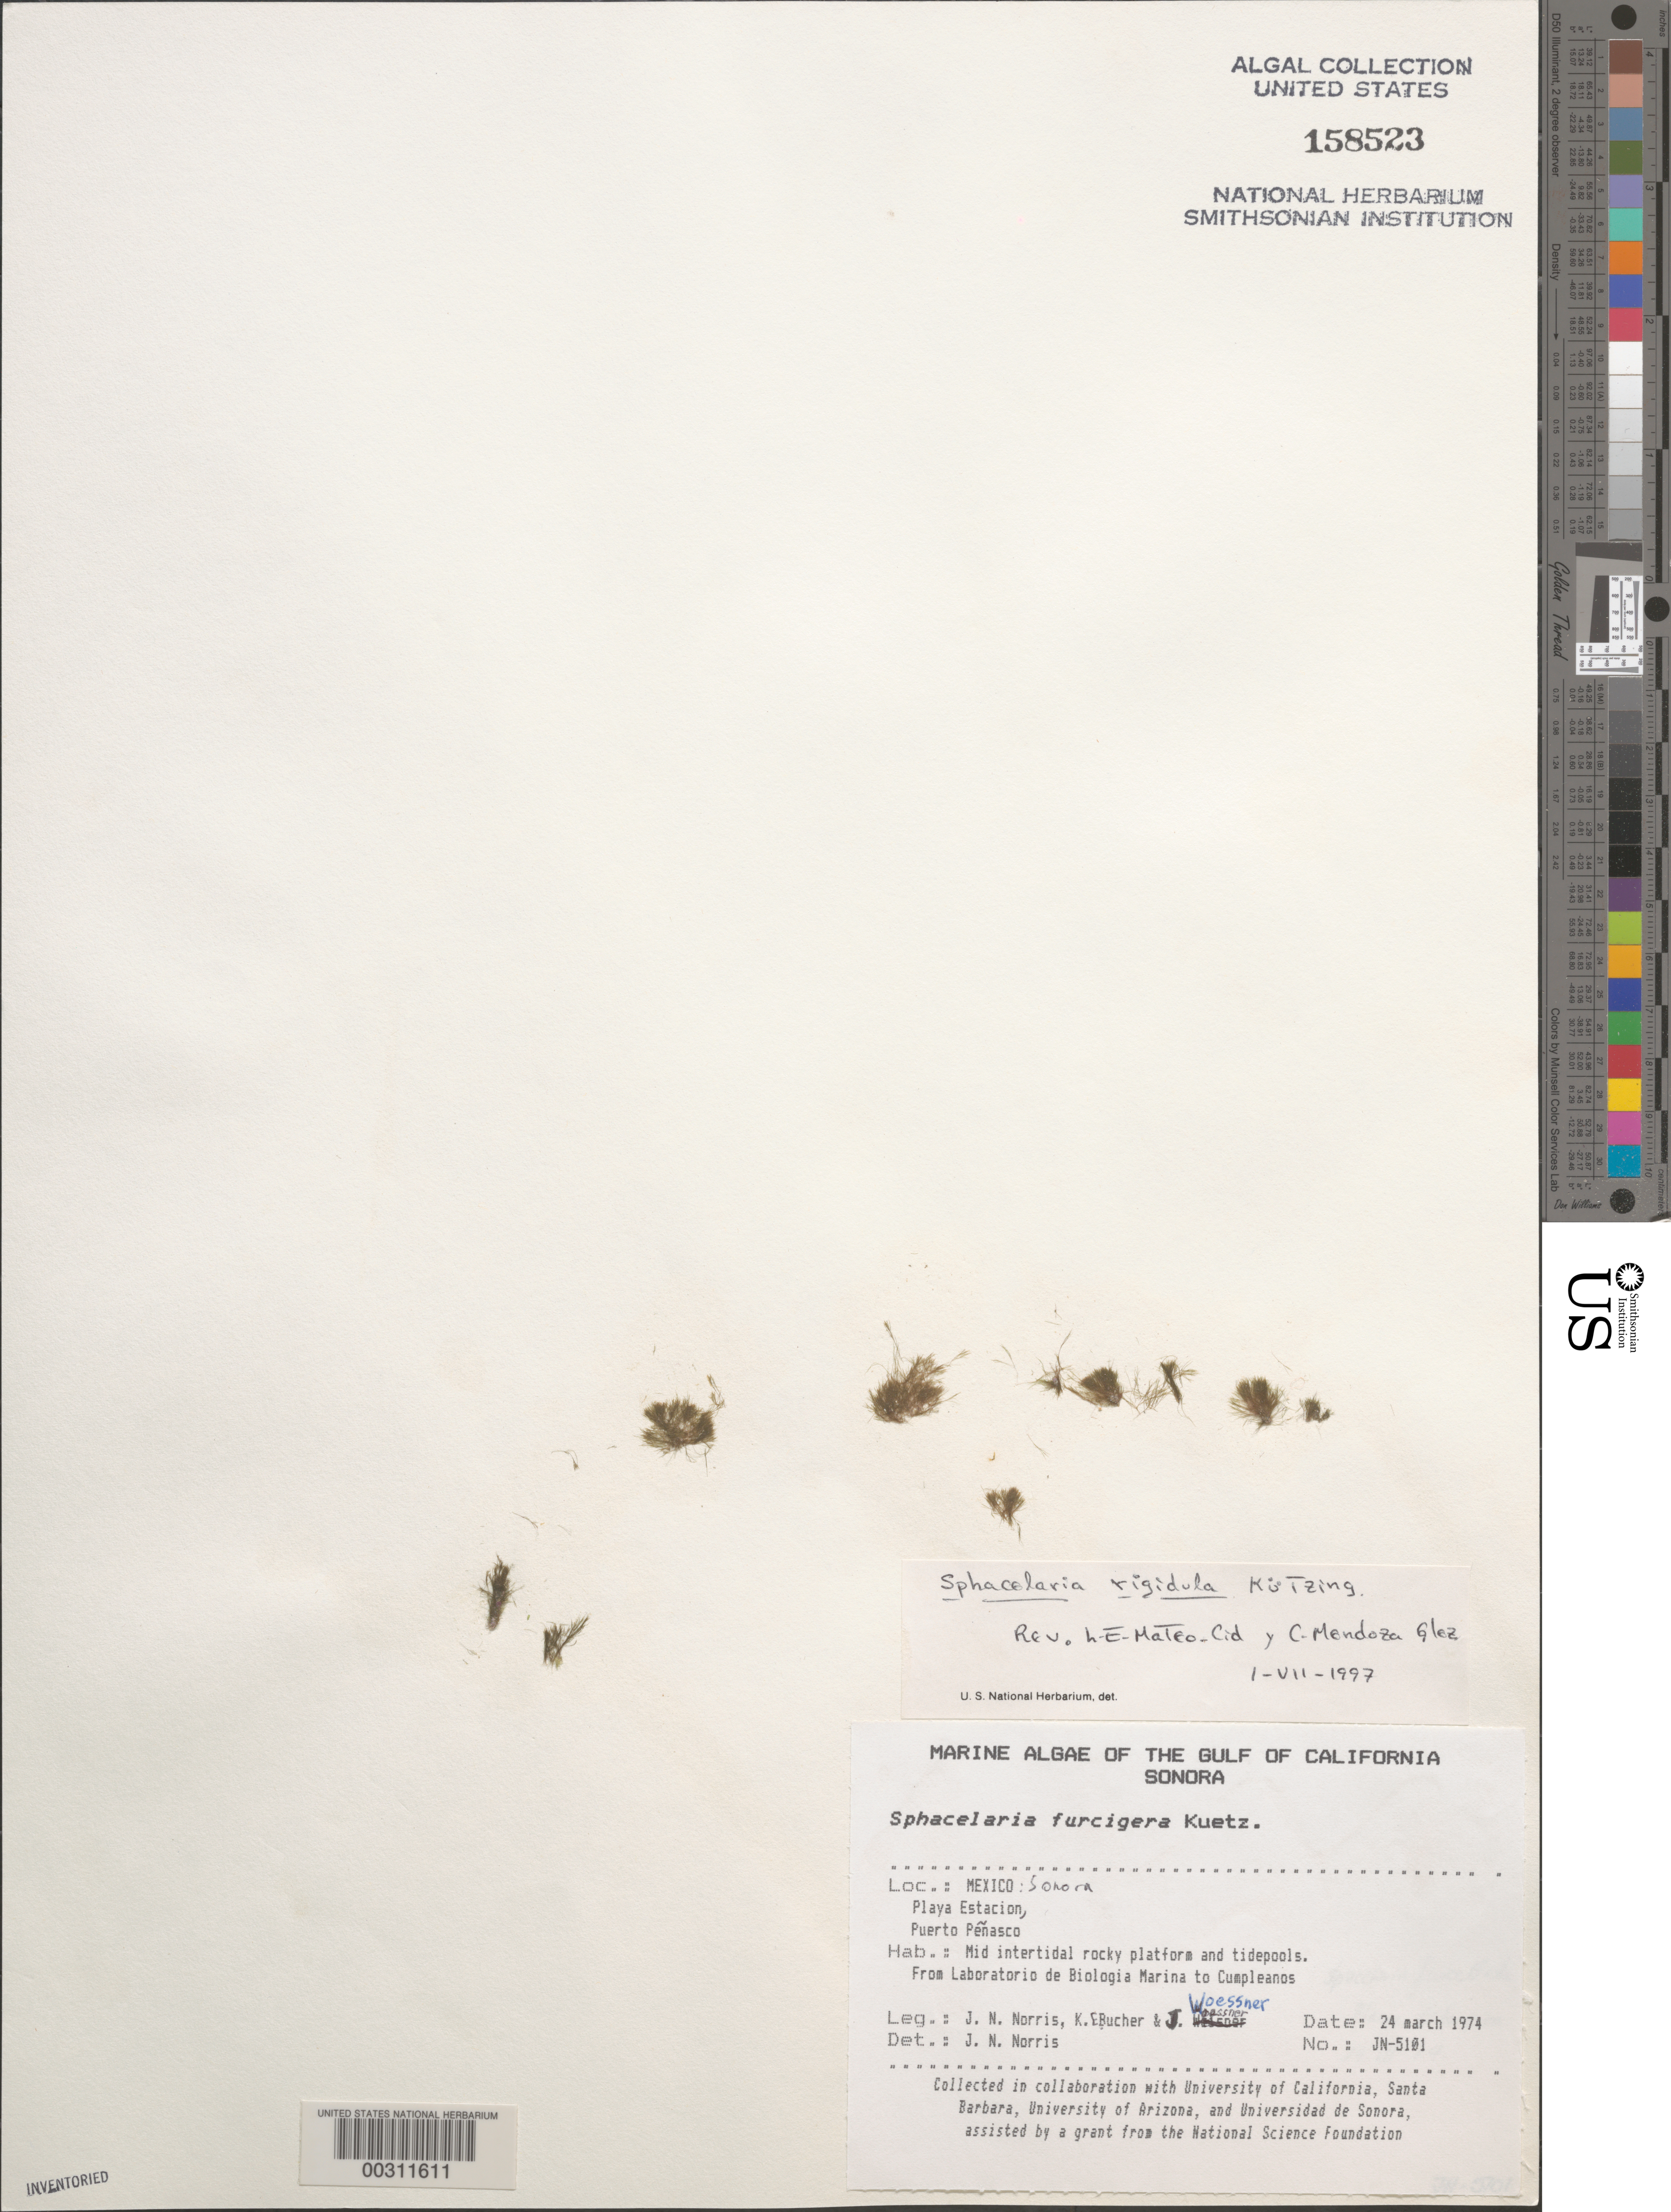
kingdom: Chromista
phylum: Ochrophyta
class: Phaeophyceae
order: Sphacelariales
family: Sphacelariaceae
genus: Sphacelaria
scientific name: Sphacelaria rigidula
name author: Kütz.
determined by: Mendoza G., C.; Mateo. Cid, L. E.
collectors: J. N. Norris, K. E. Bucher & J. Woessner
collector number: JN-5101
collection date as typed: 24 Mar 1974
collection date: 1974-03-24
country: Mexico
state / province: Sonora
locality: Playa Estacion, Puerto Penasco, from Laboratorio de Biologia Marina to Cumpleanos Tide Pool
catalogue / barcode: US 158523